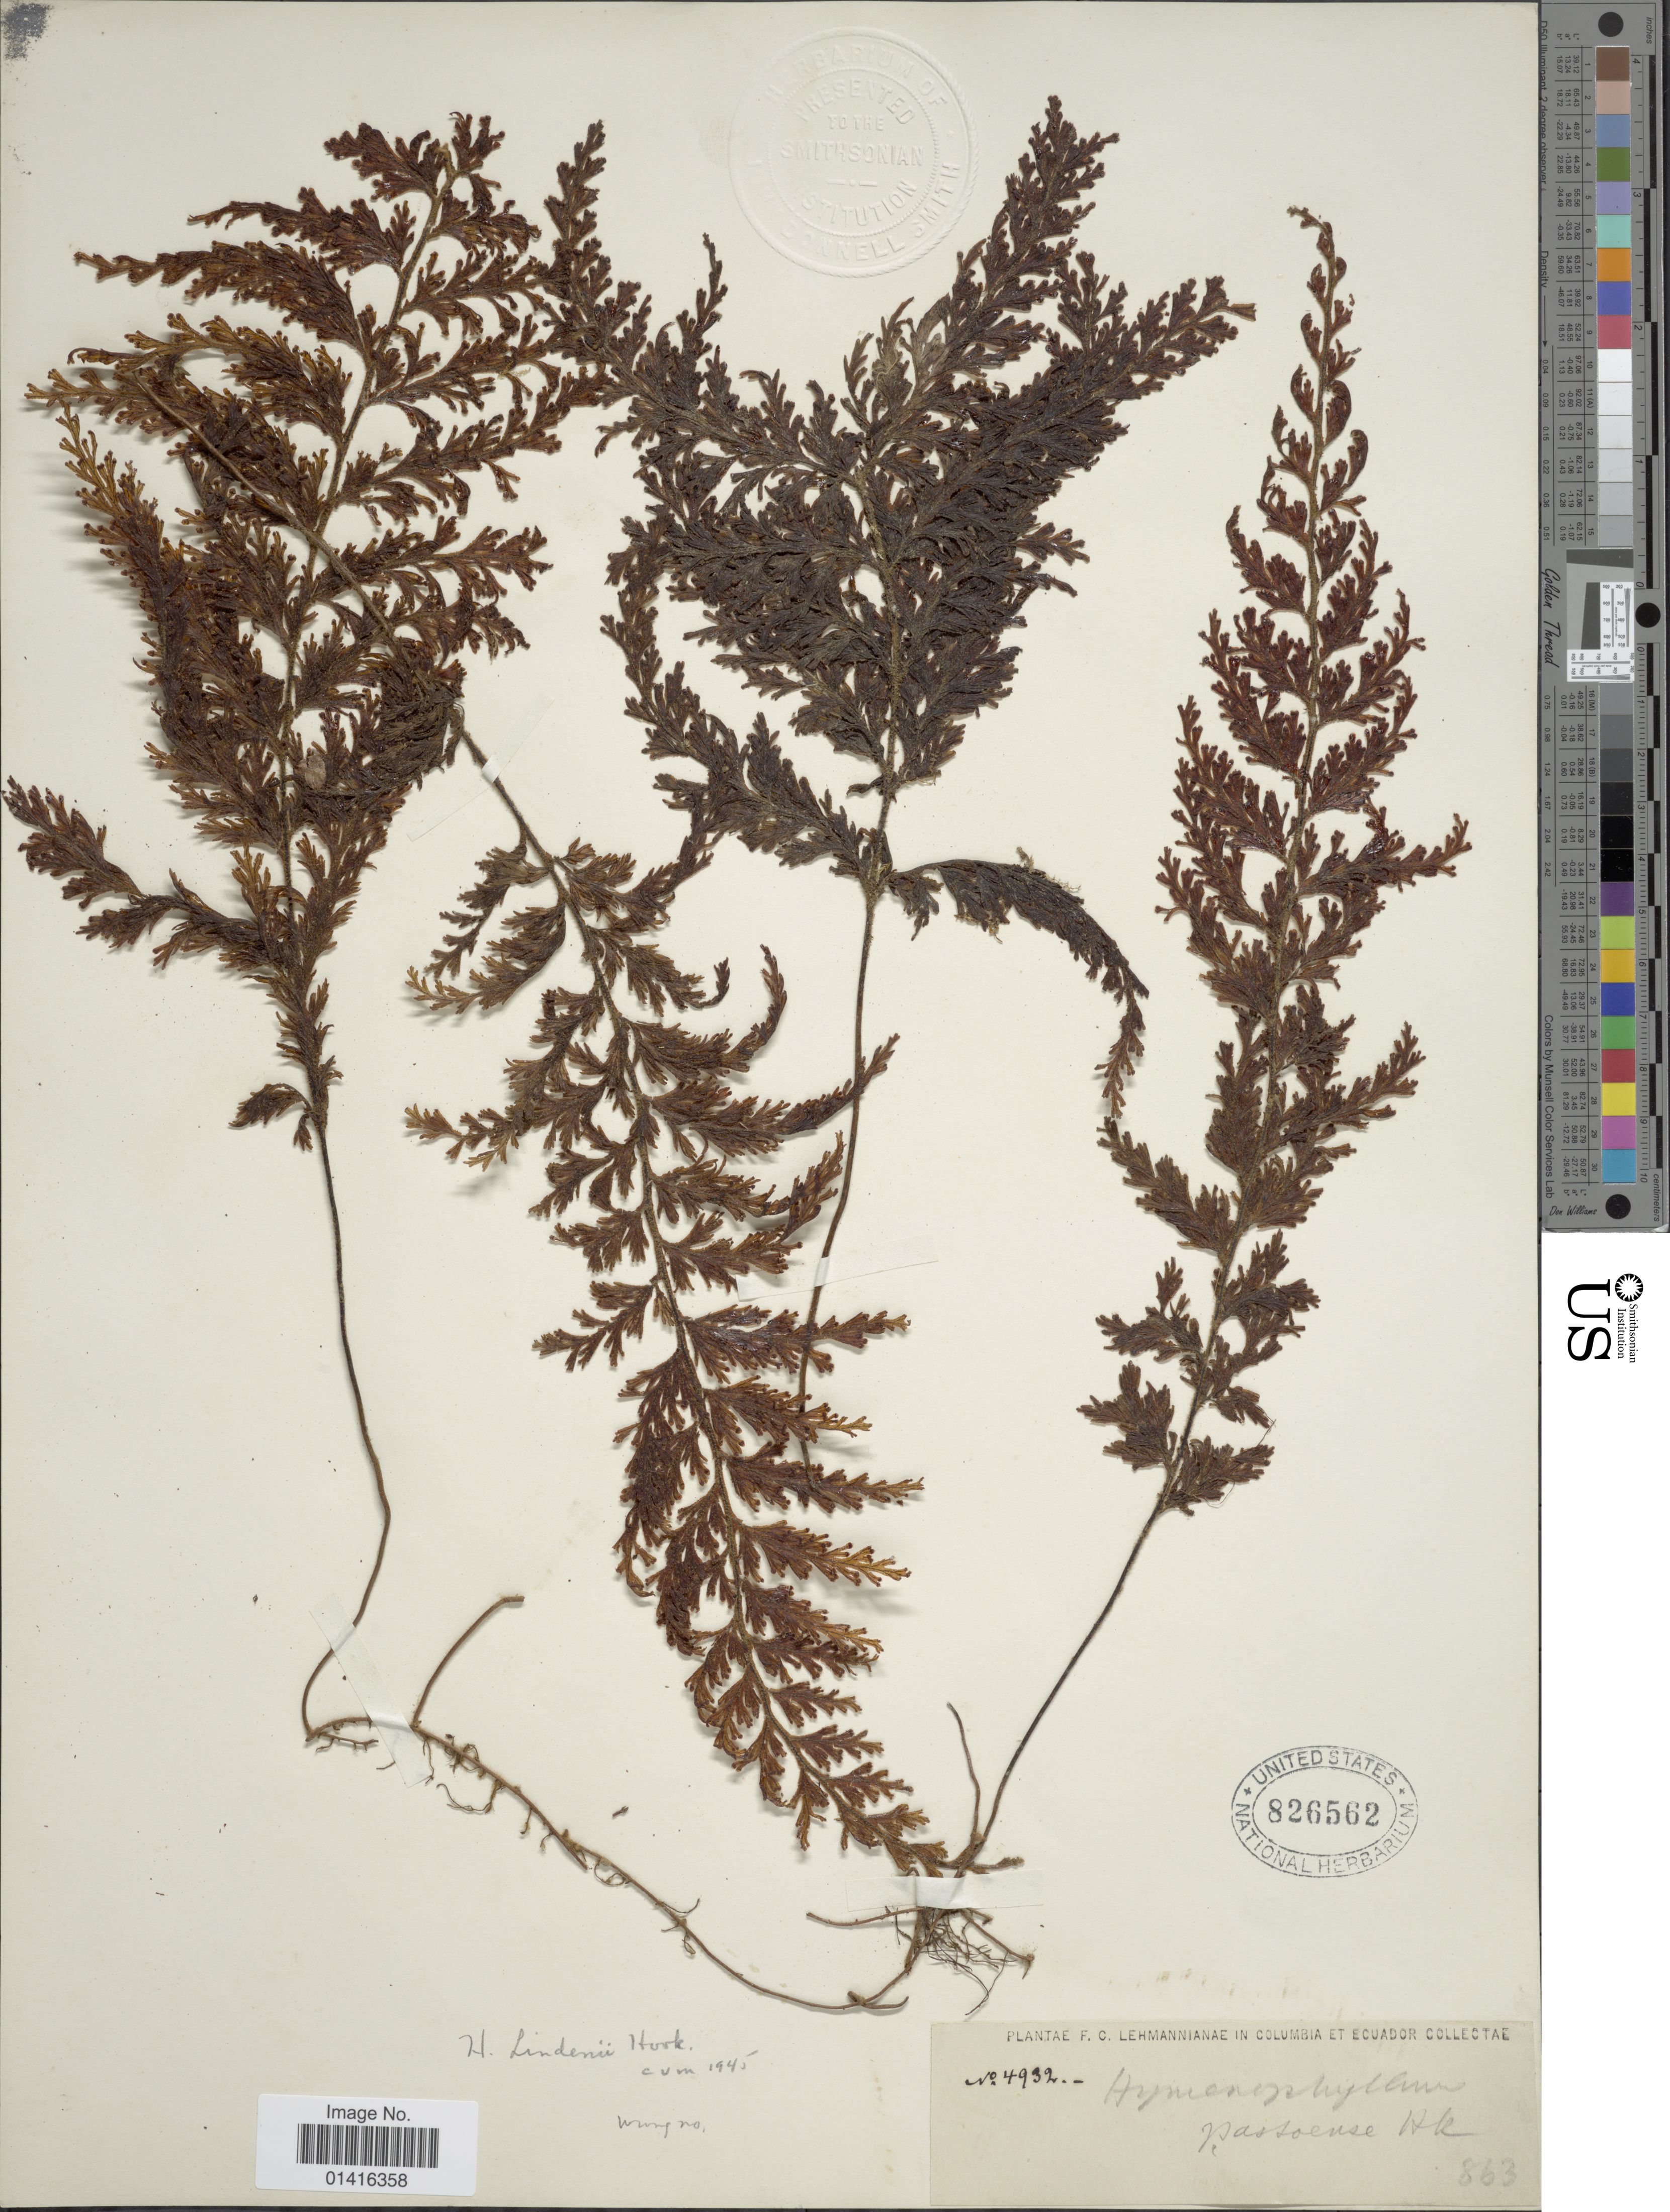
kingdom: Plantae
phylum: Tracheophyta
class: Polypodiopsida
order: Hymenophyllales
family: Hymenophyllaceae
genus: Hymenophyllum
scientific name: Hymenophyllum lindenii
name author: Hook.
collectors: F. C. Lehmann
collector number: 4932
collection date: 1945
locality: Columbia et Ecuador.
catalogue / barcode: US 826562